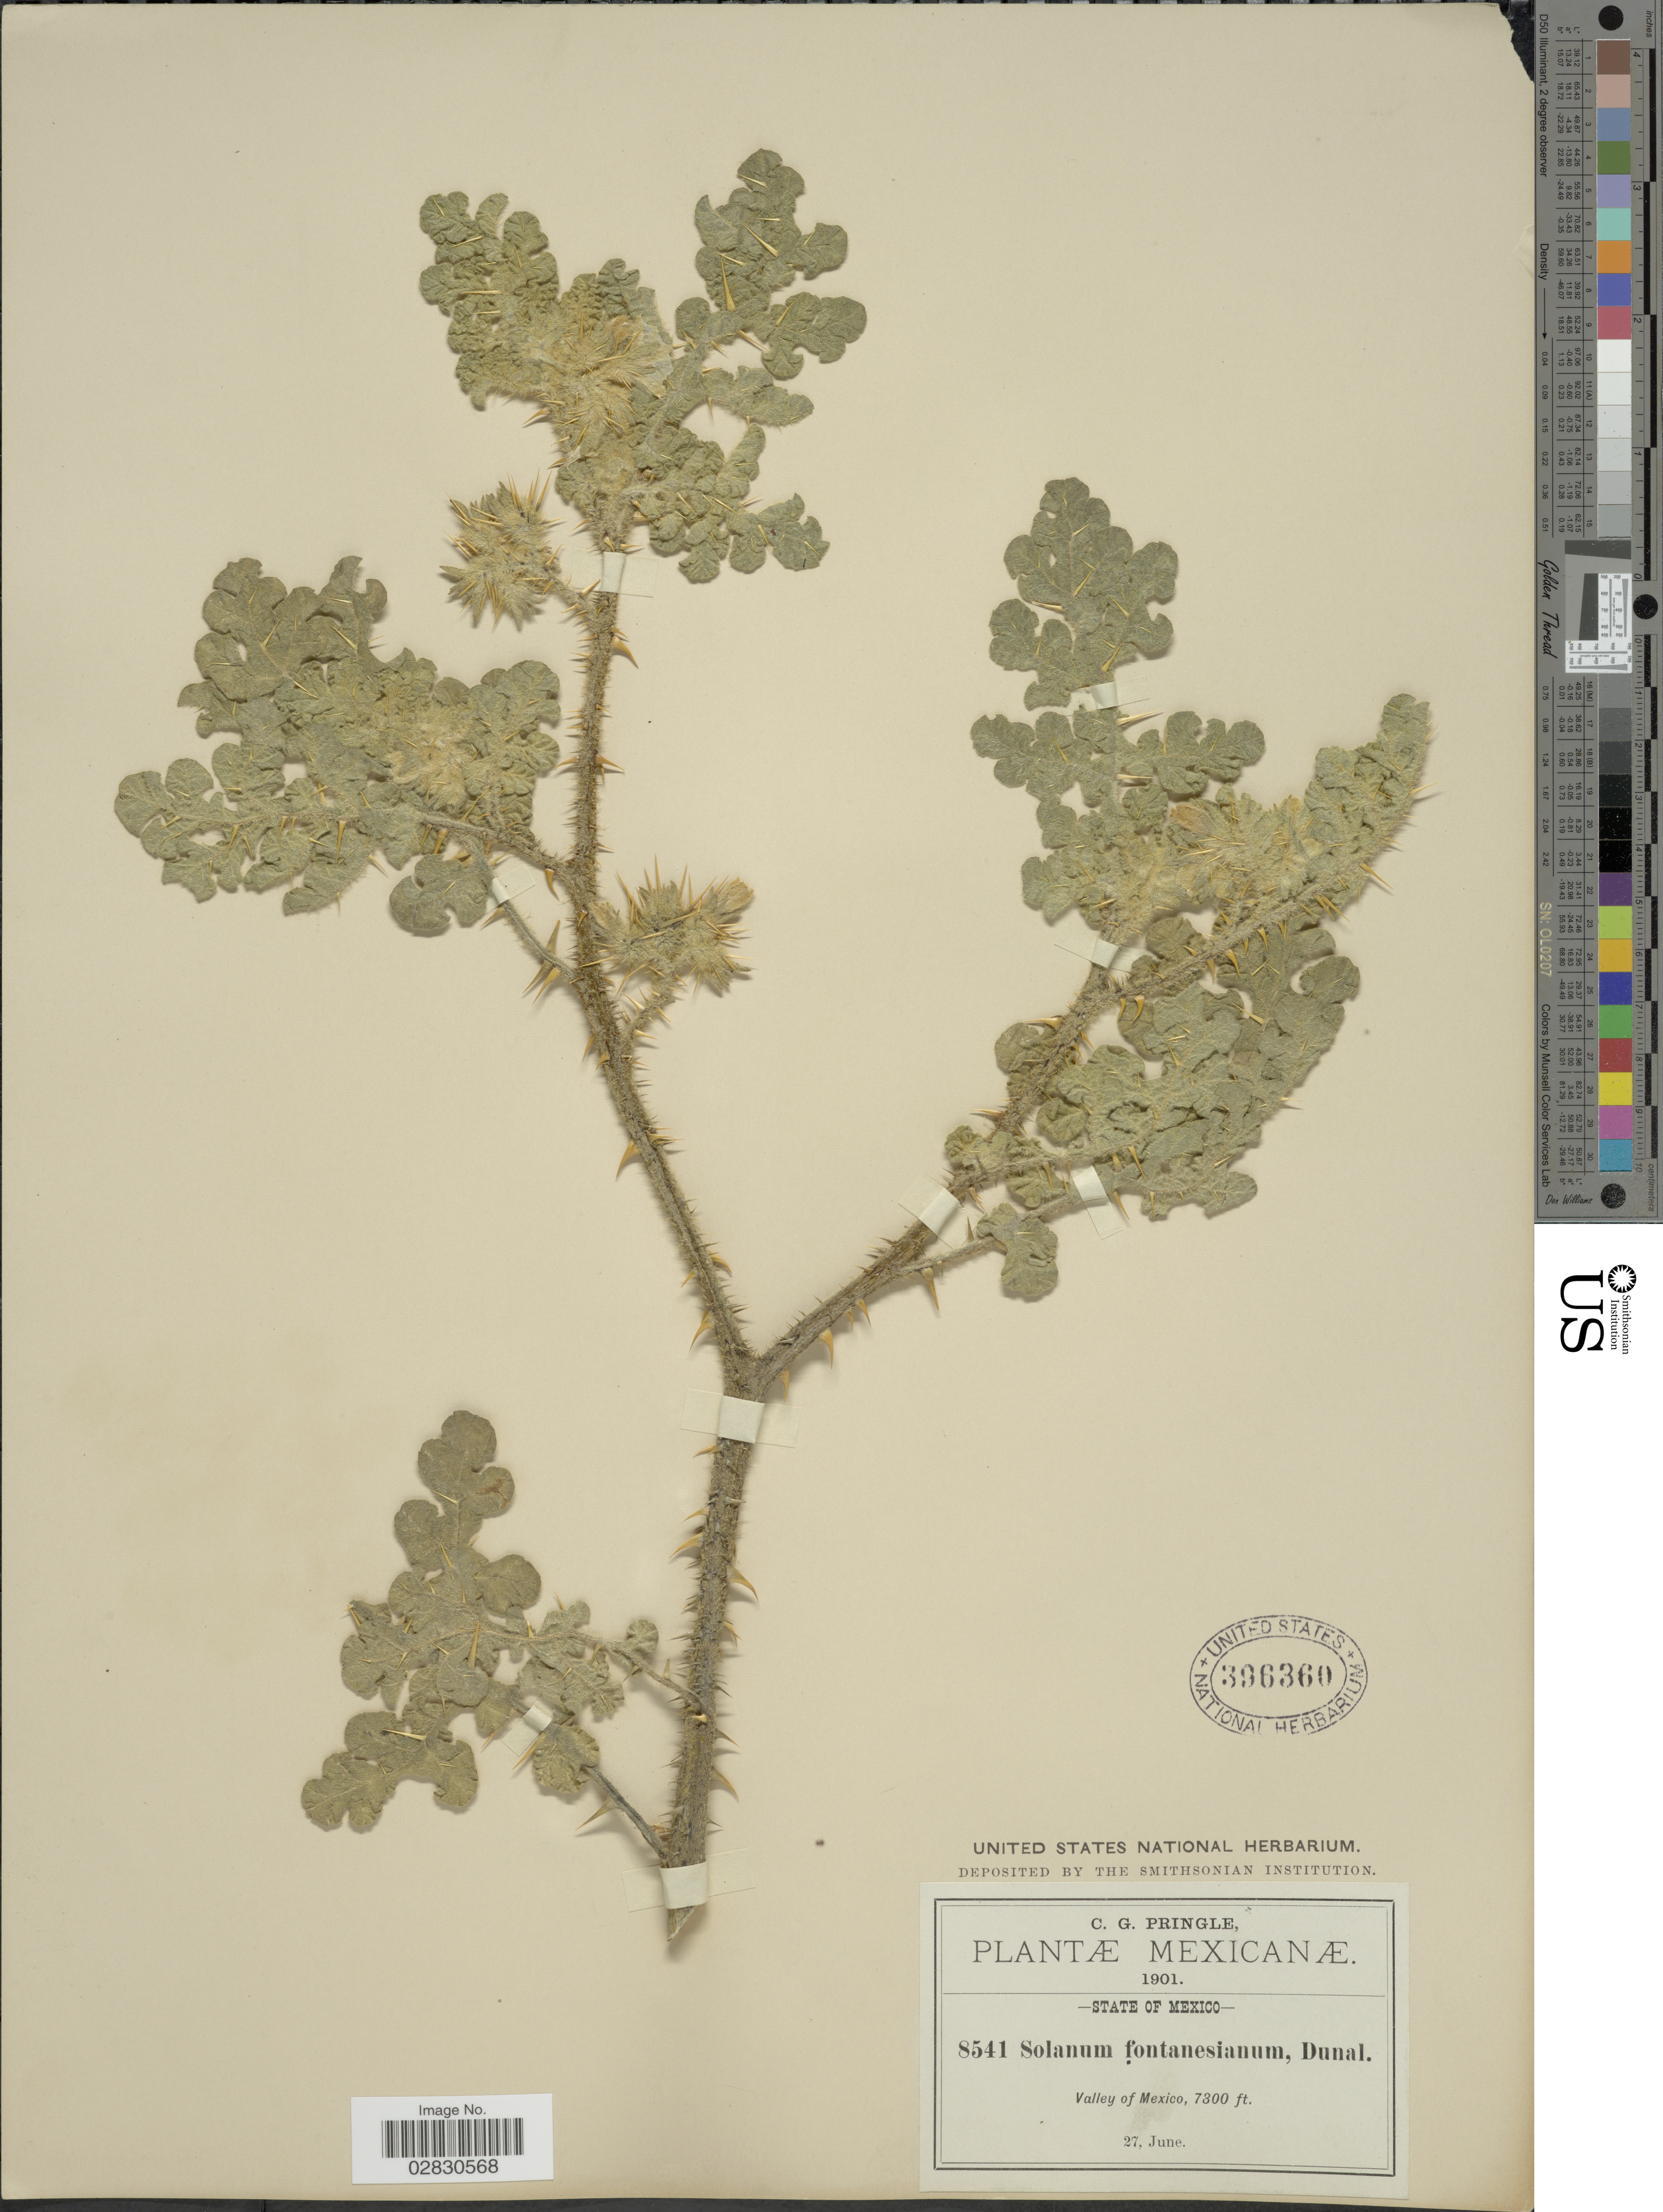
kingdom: Plantae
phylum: Tracheophyta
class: Magnoliopsida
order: Solanales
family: Solanaceae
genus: Solanum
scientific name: Solanum tectum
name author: Pers.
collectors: C. G. Pringle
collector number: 8541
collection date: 1901-06-27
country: Mexico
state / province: México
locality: Valley of Mexico.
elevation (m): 2225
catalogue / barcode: US 396360